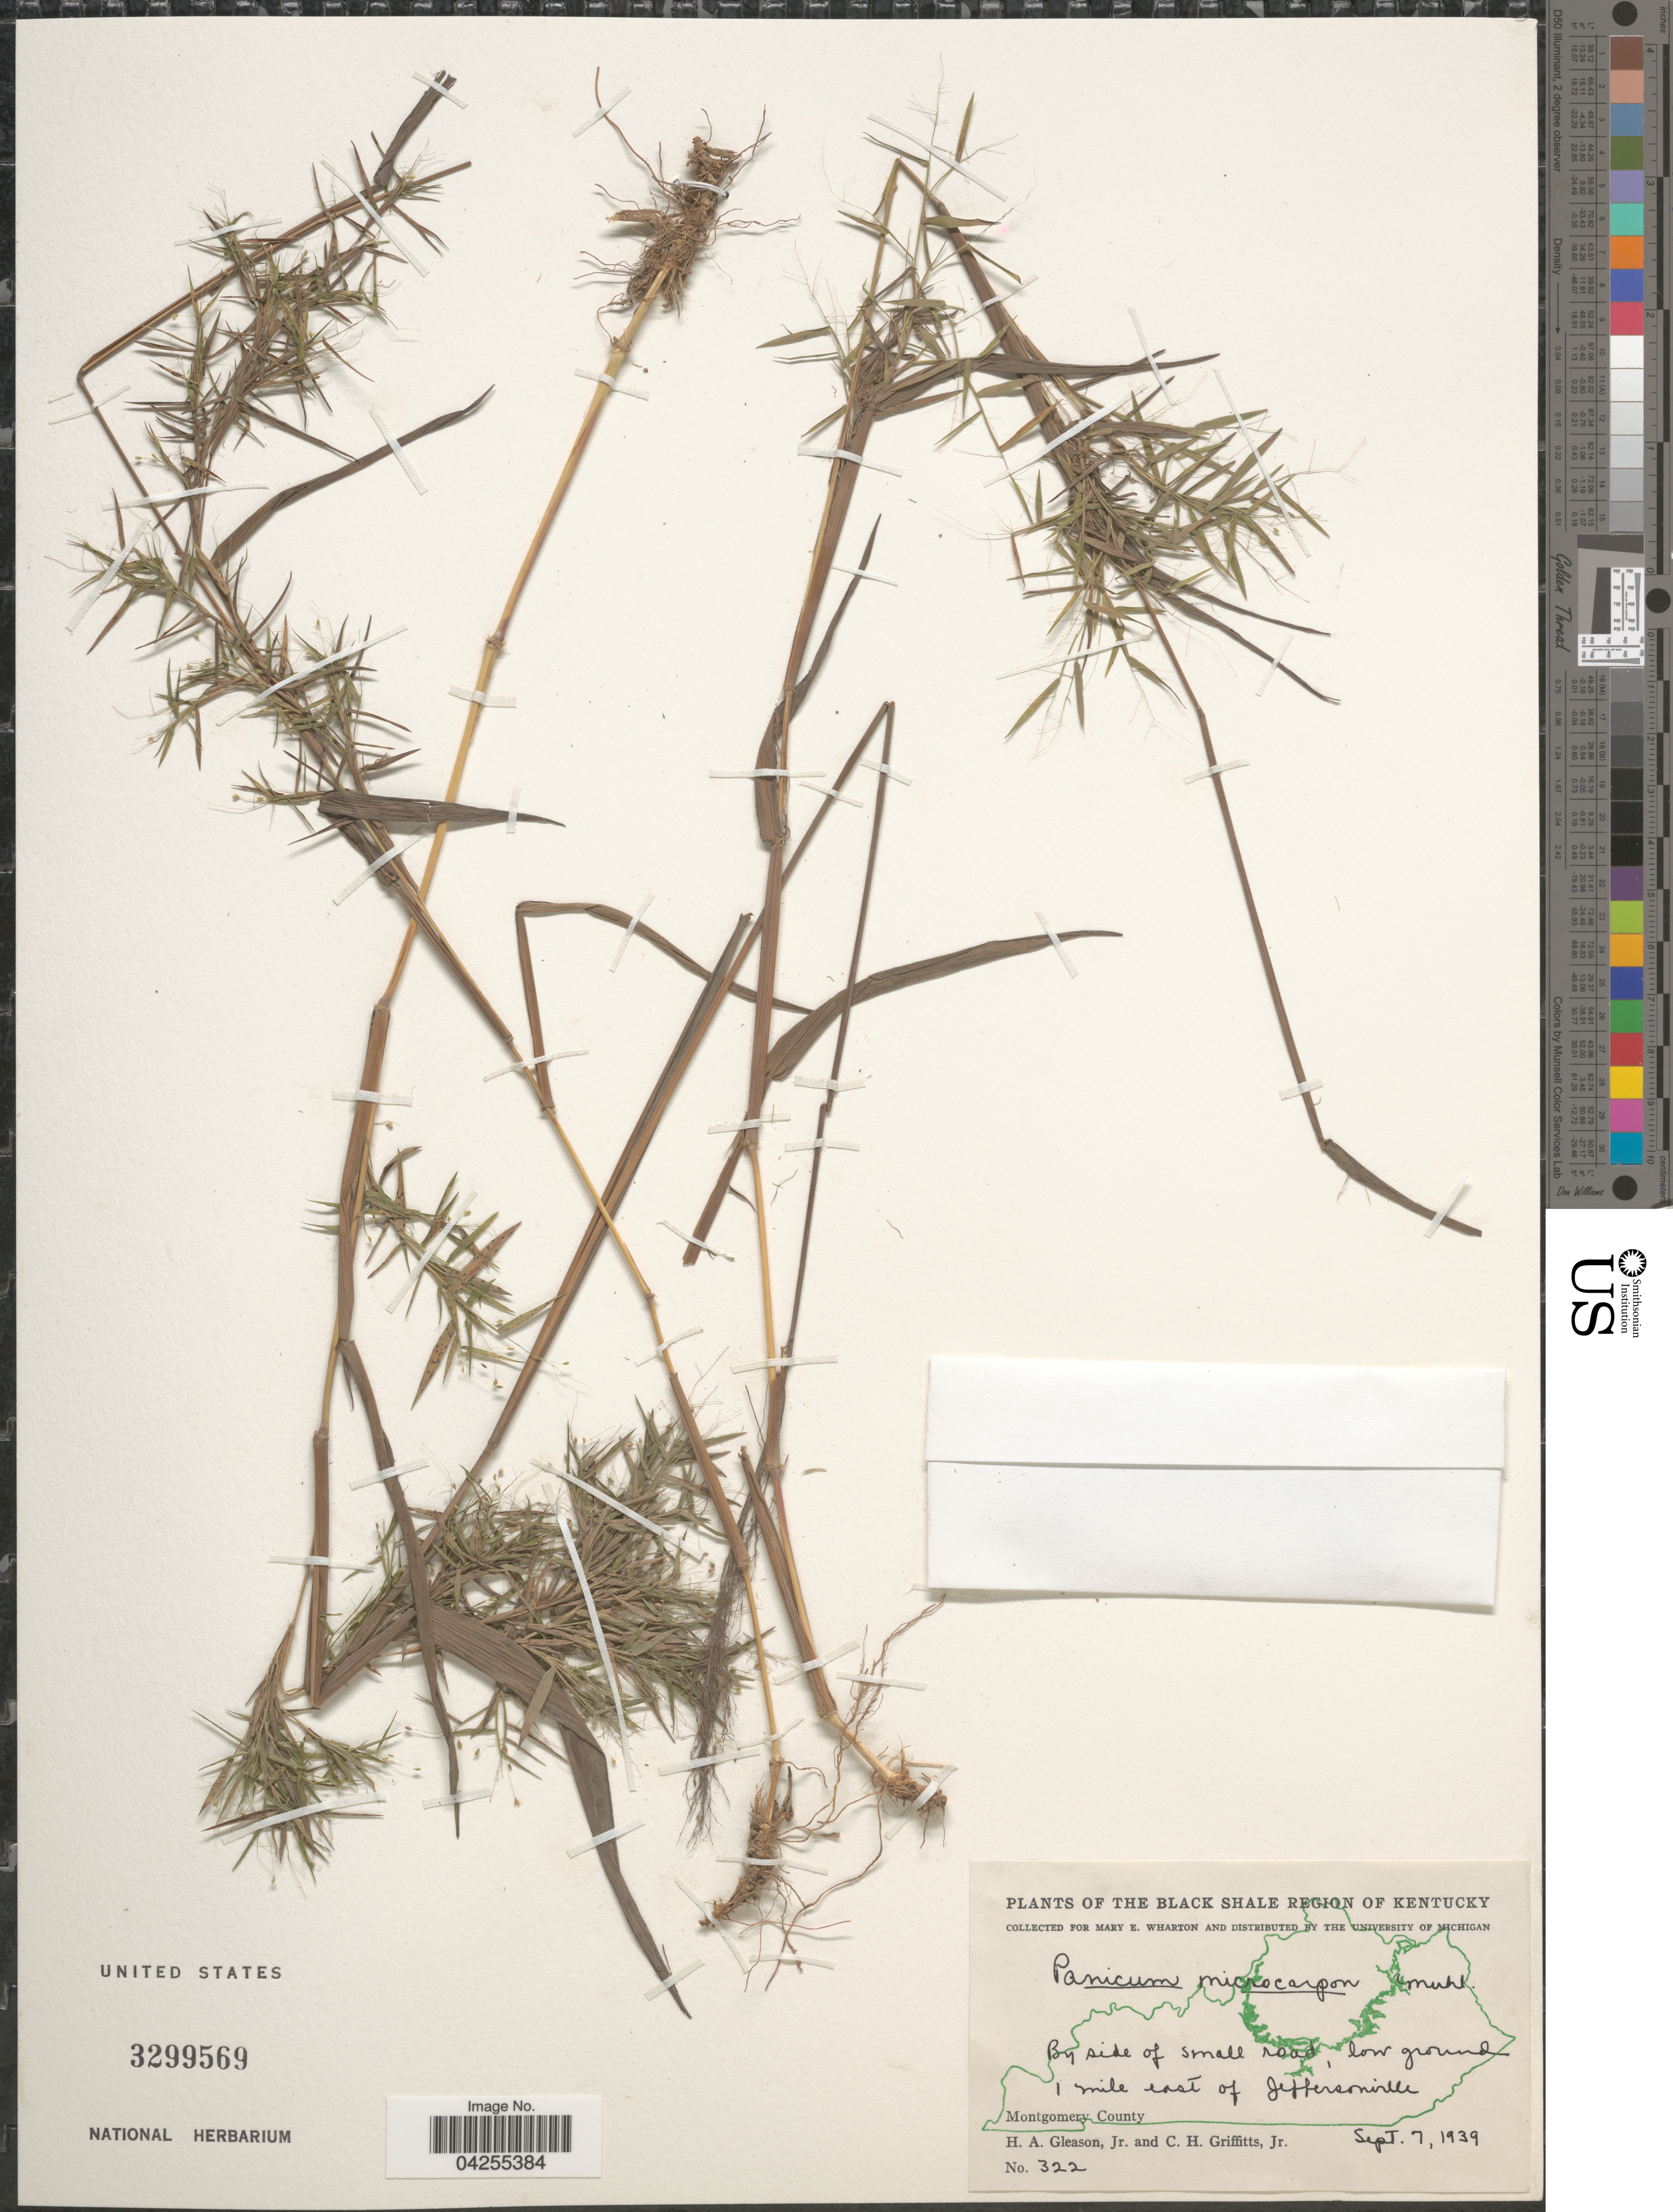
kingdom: Plantae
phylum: Tracheophyta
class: Liliopsida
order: Poales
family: Poaceae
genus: Dichanthelium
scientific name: Dichanthelium dichotomum var. dichotomum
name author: (L.) Gould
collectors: H. A. Gleason & C. Griffitts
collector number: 322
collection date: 1939-09-07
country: United States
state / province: Kentucky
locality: The Black Shale Region. By side of small road, low ground 1 mile east of Jeffersonville. Montgomery County.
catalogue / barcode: US 3299569